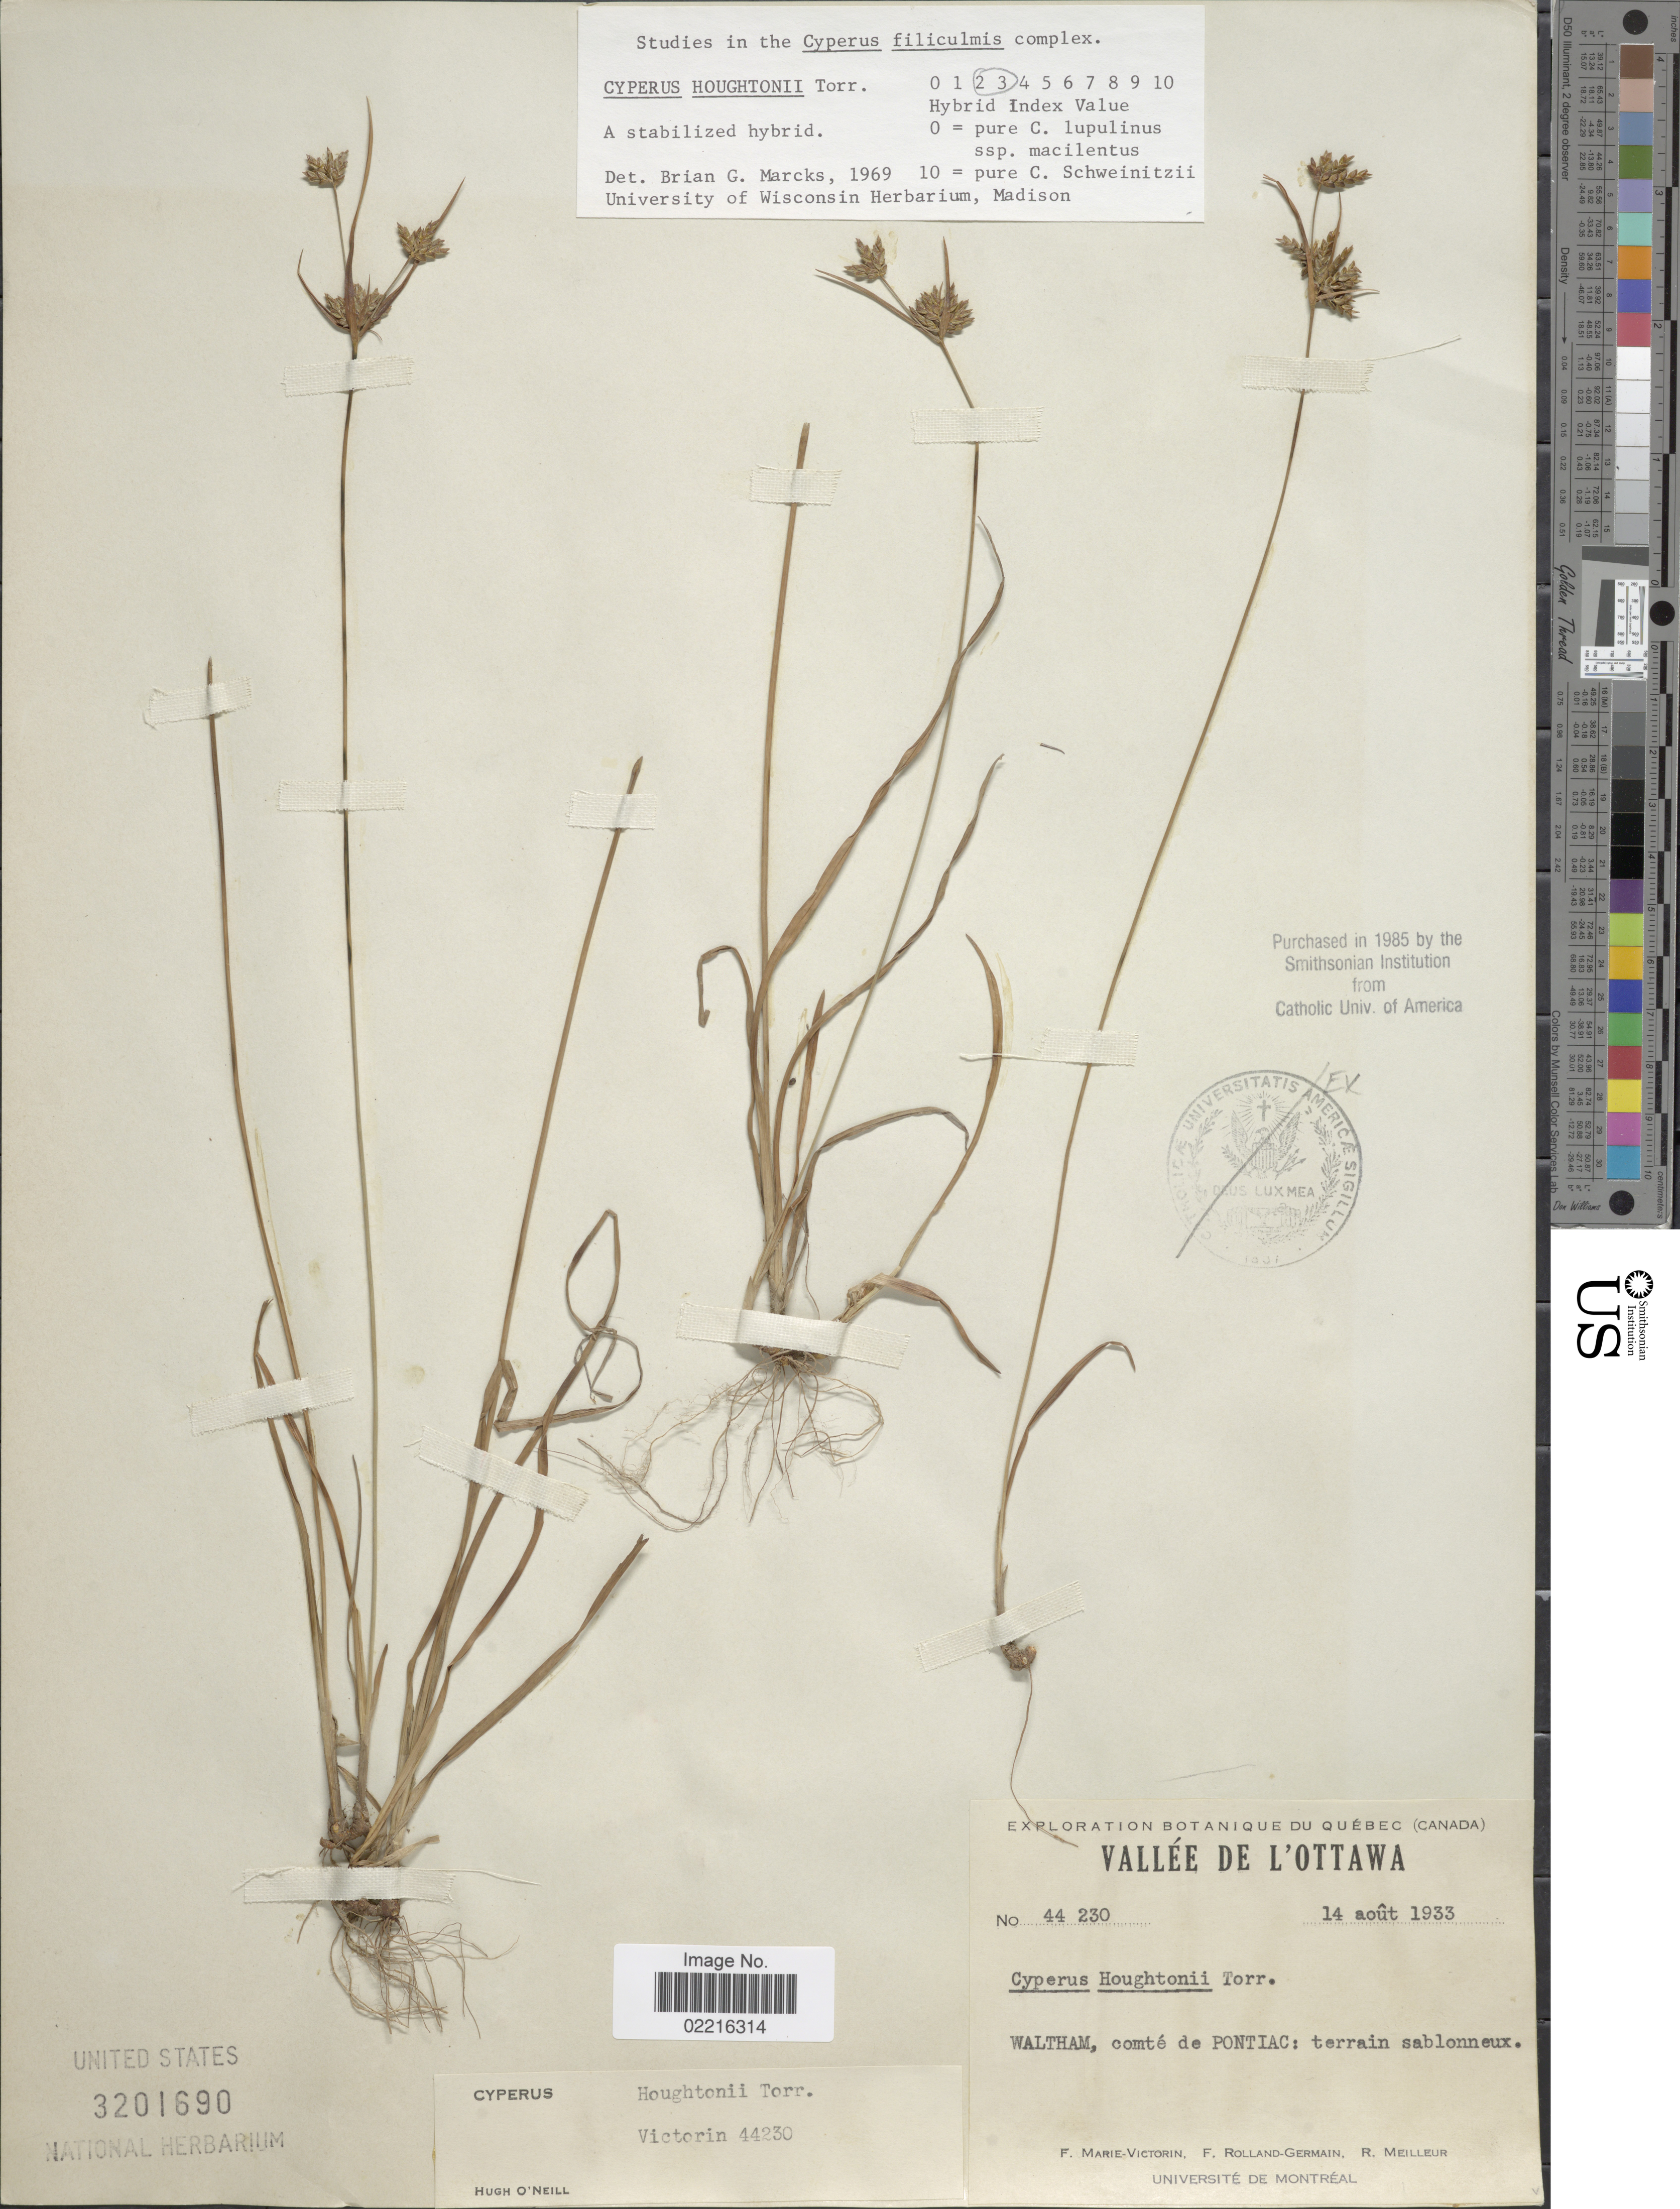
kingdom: Plantae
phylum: Tracheophyta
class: Liliopsida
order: Poales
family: Cyperaceae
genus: Cyperus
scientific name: Cyperus houghtonii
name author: Torr.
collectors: F. Marie-Victorin, Rolland-Germain & R. Meilleur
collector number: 44230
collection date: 1933-08-14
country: Canada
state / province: Quebec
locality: Vallee de L'Ottawa, Waltham, comte de Pontiac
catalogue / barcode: US 3201690